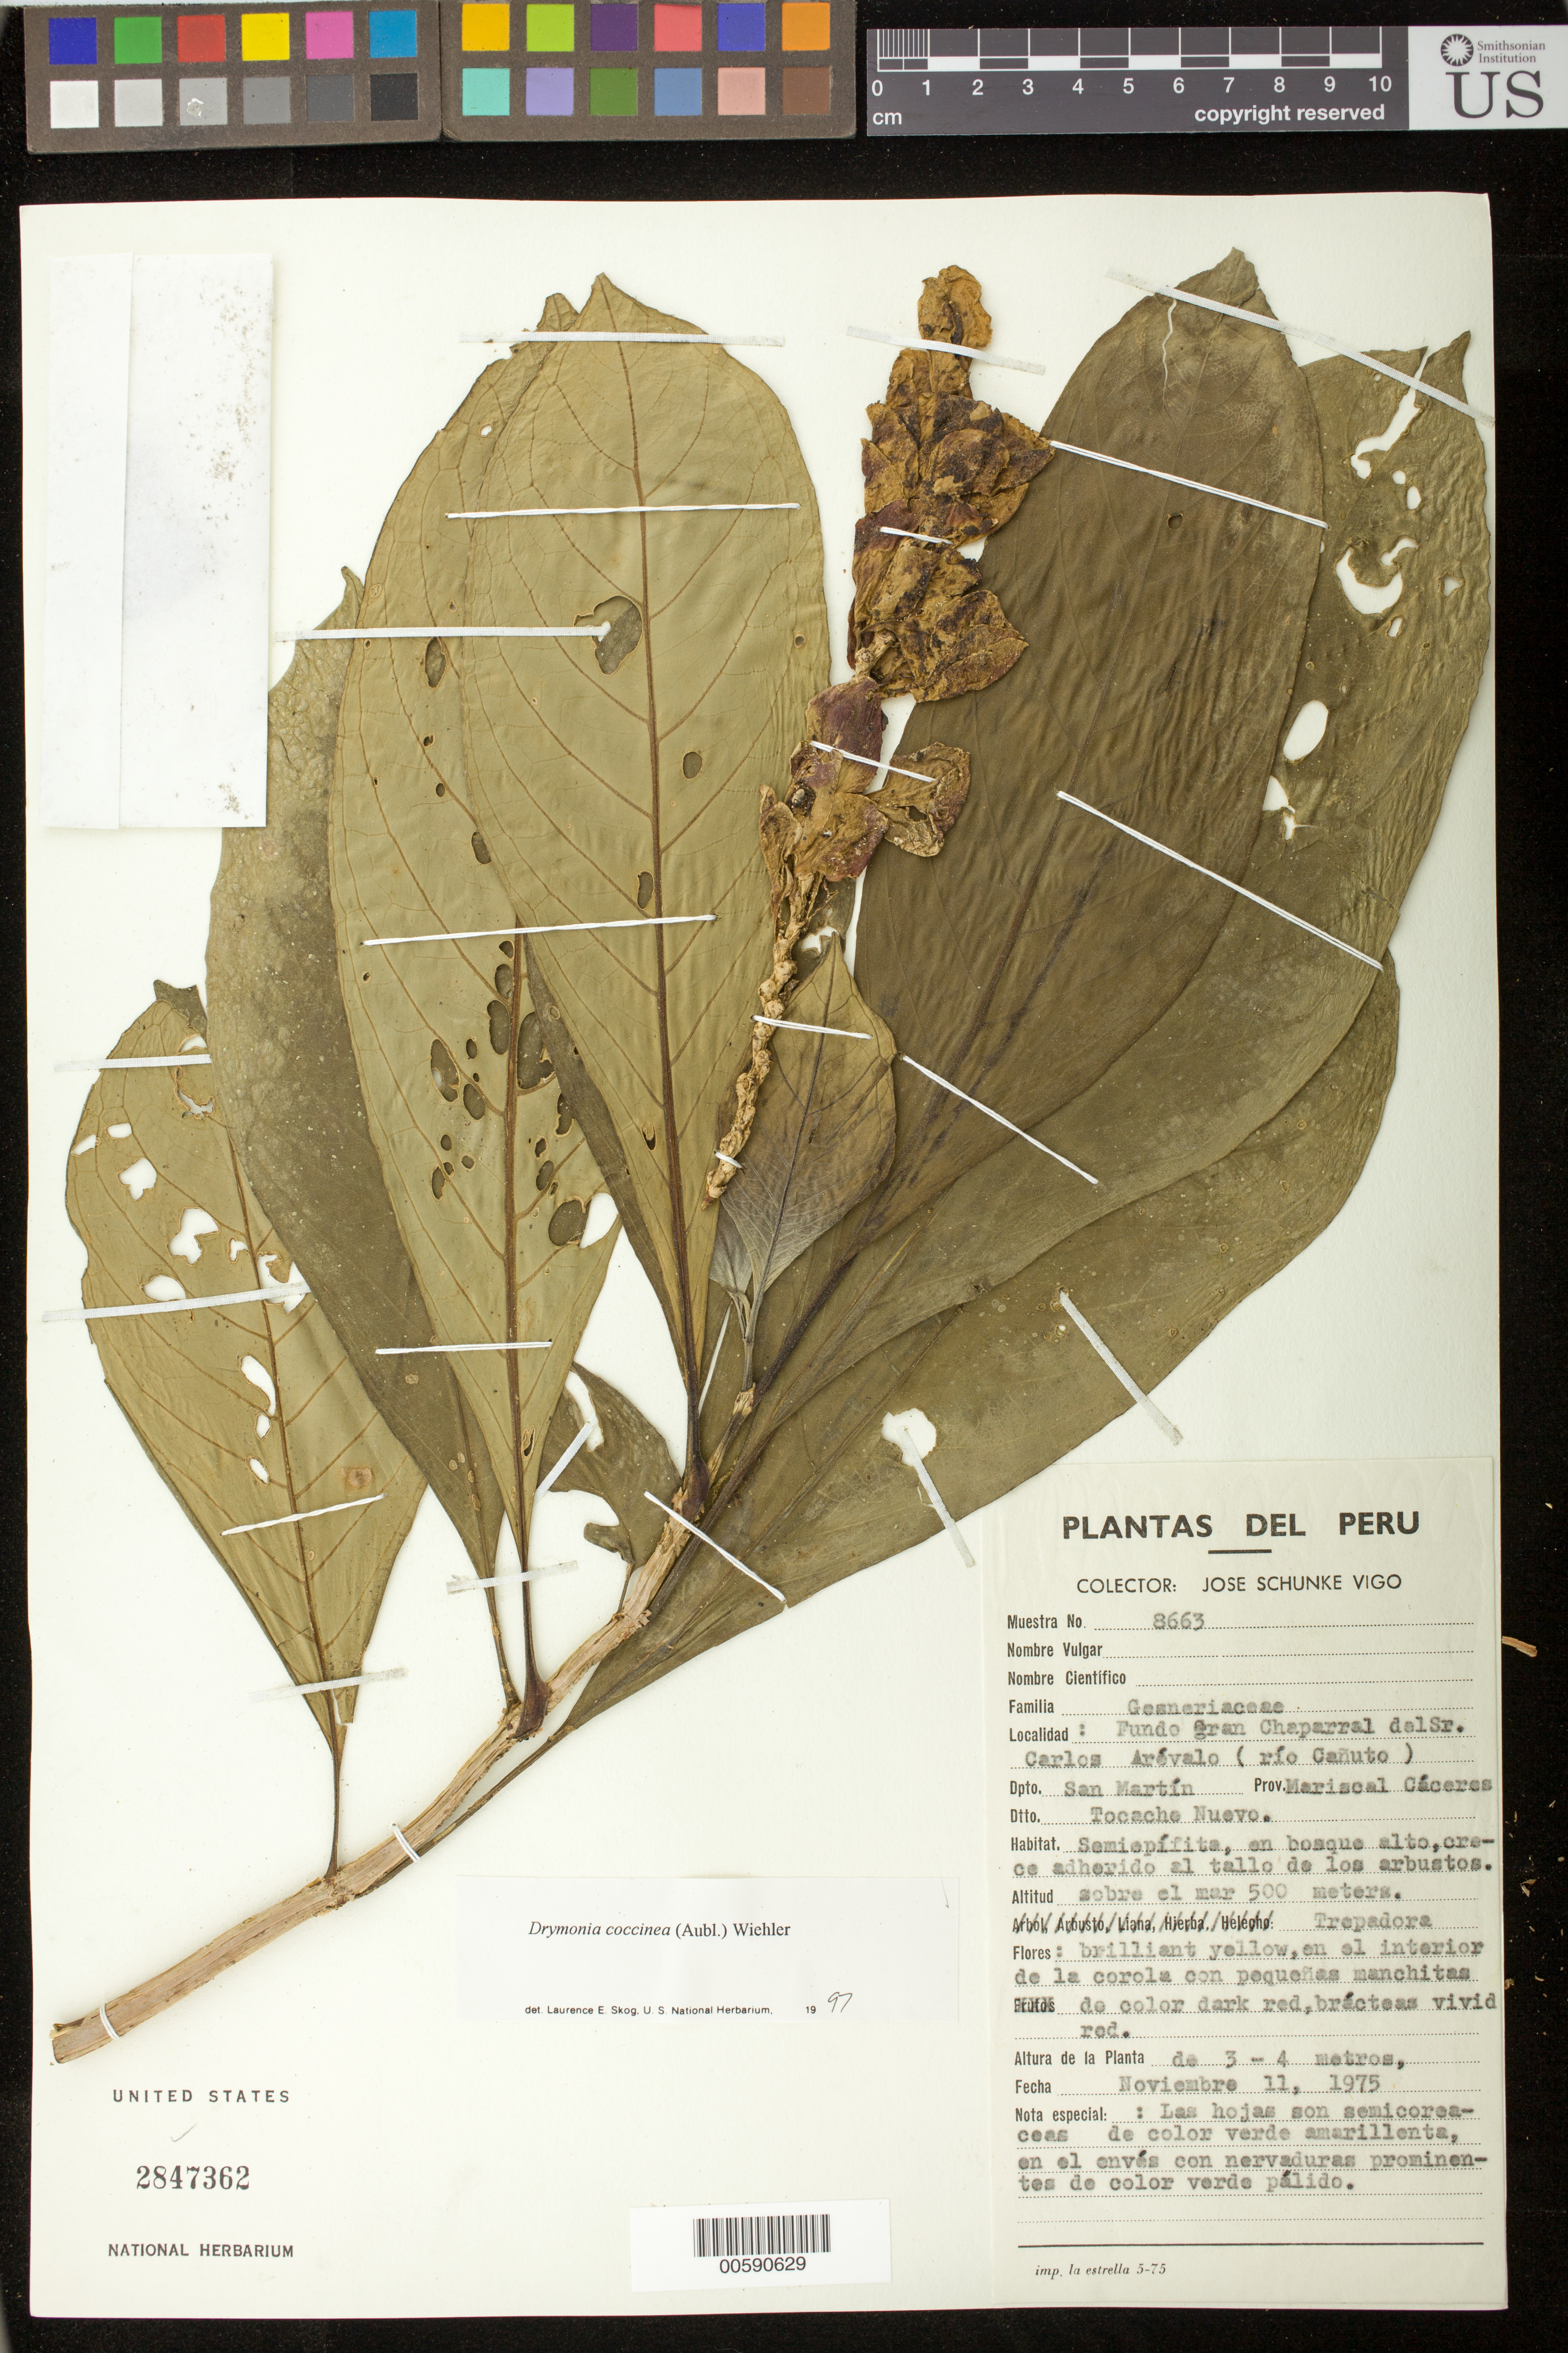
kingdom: Plantae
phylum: Tracheophyta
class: Magnoliopsida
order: Lamiales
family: Gesneriaceae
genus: Drymonia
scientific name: Drymonia coccinea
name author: (Aubl.) Wiehler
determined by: Skog, Laurence E.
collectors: J. Schunke Vigo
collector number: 8663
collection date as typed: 11 Nov 1975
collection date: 1975-11-11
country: Peru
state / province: San Martín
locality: Prov. Mariscal Cáceres, dtto. Tocache Nuevo; Fundo Grán Chaparral del Sr. Carlos Arévalo (río Cañuto)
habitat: En bosque alto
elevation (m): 500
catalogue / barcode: US 2847362